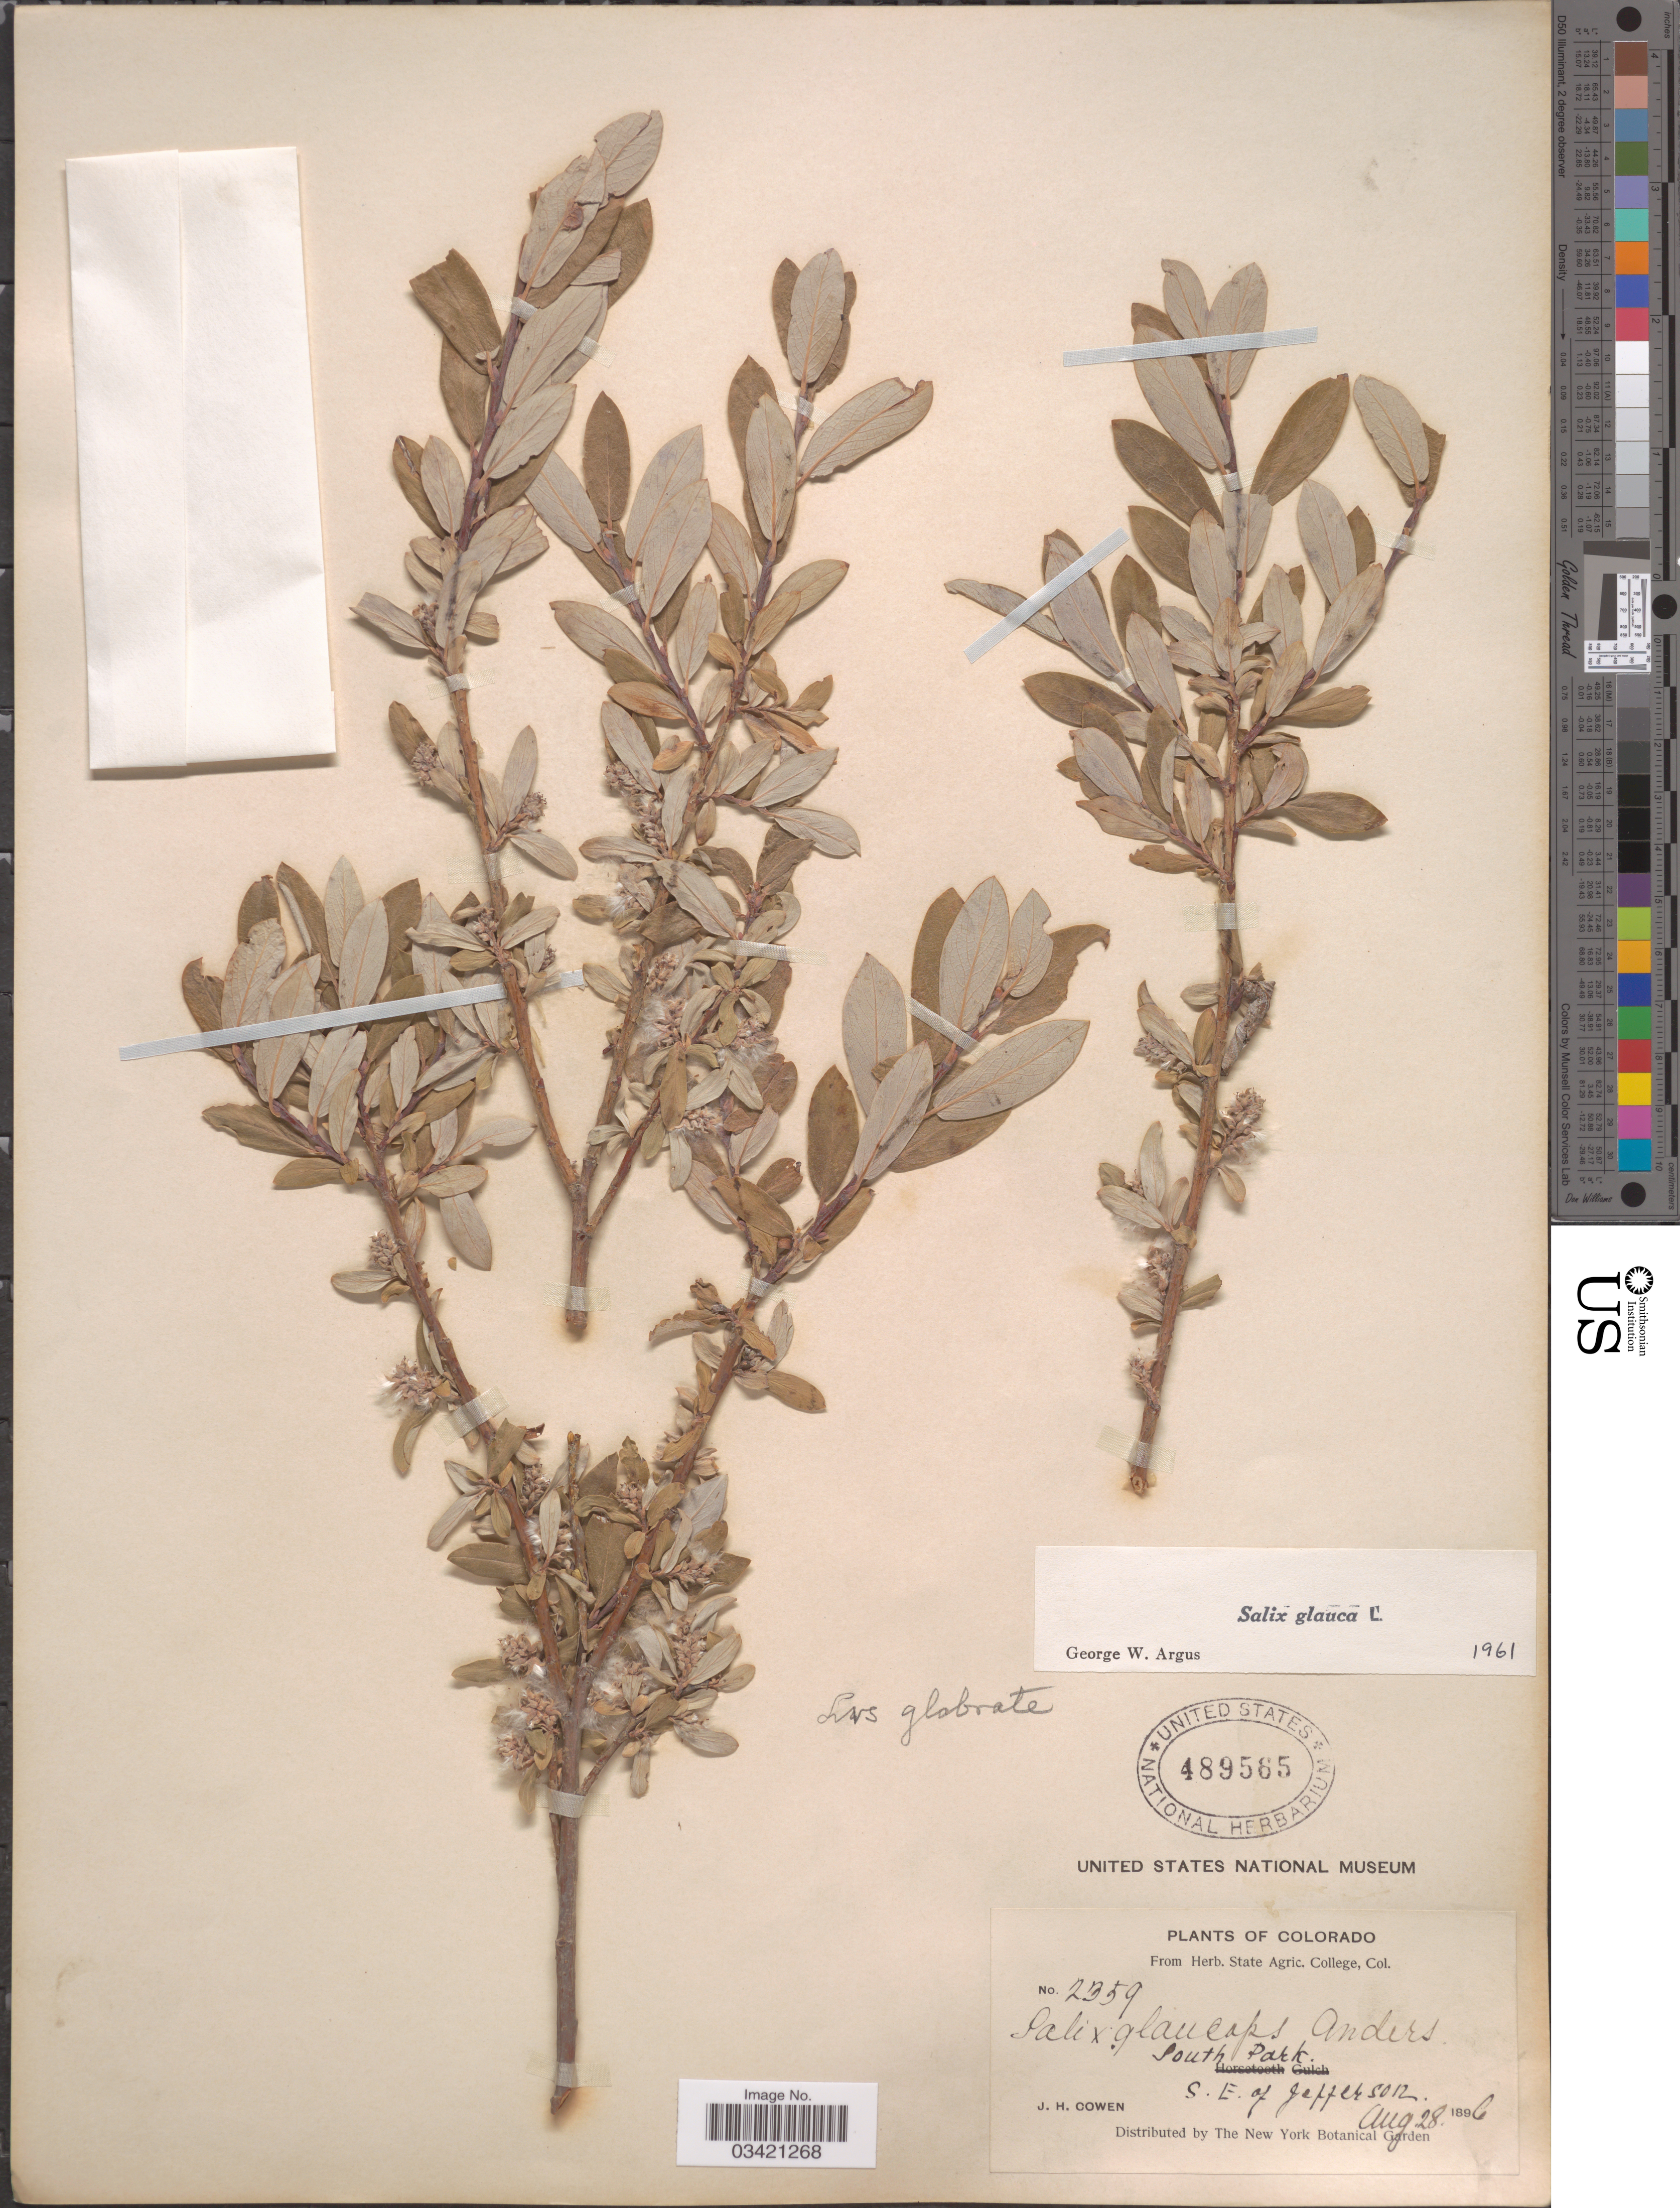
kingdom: Plantae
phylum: Tracheophyta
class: Magnoliopsida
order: Malpighiales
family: Salicaceae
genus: Salix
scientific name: Salix glauca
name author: L.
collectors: J. H. Cowen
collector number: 2359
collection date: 1896-08-28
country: United States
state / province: Colorado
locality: South Park. S. E. of Jefferson.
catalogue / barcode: US 489565